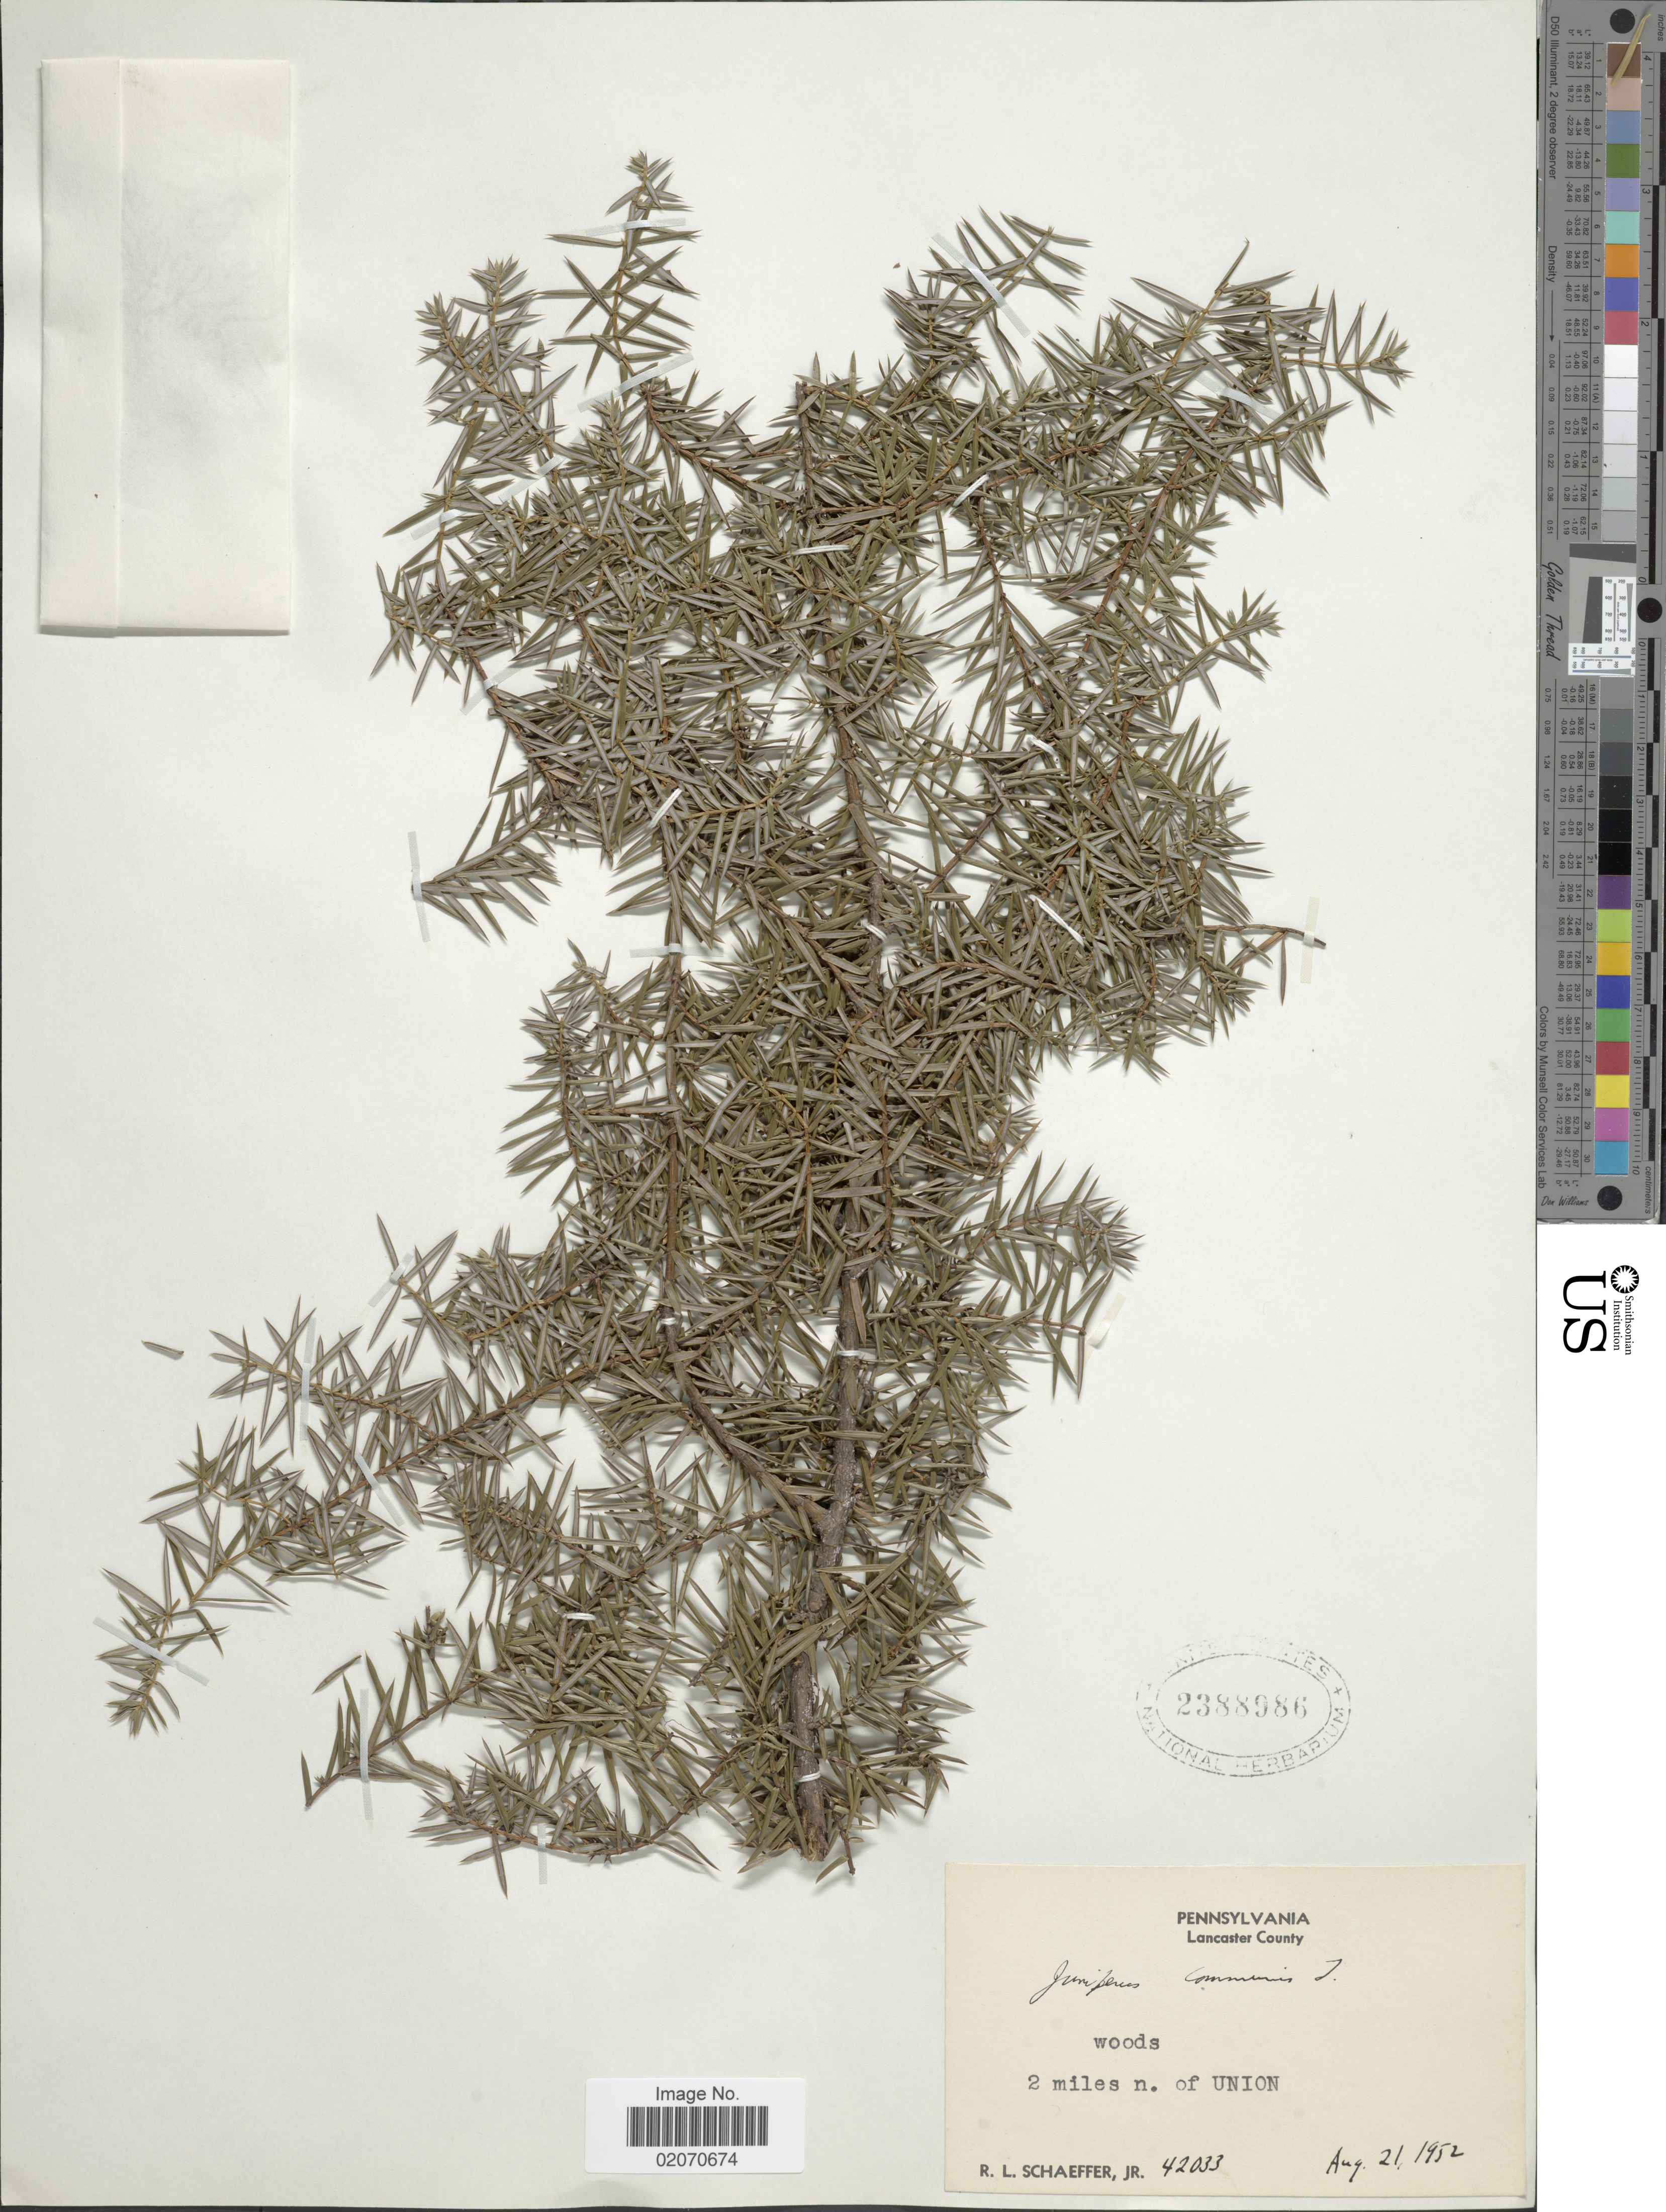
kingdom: Plantae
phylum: Tracheophyta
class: Pinopsida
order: Pinales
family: Cupressaceae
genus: Juniperus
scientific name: Juniperus communis var. depressa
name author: Pursh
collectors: R. L. Schaeffer Jr.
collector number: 42033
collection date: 1952-08-21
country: United States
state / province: Pennsylvania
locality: Lancaster County, 2 miles n. of Union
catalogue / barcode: US 2388986